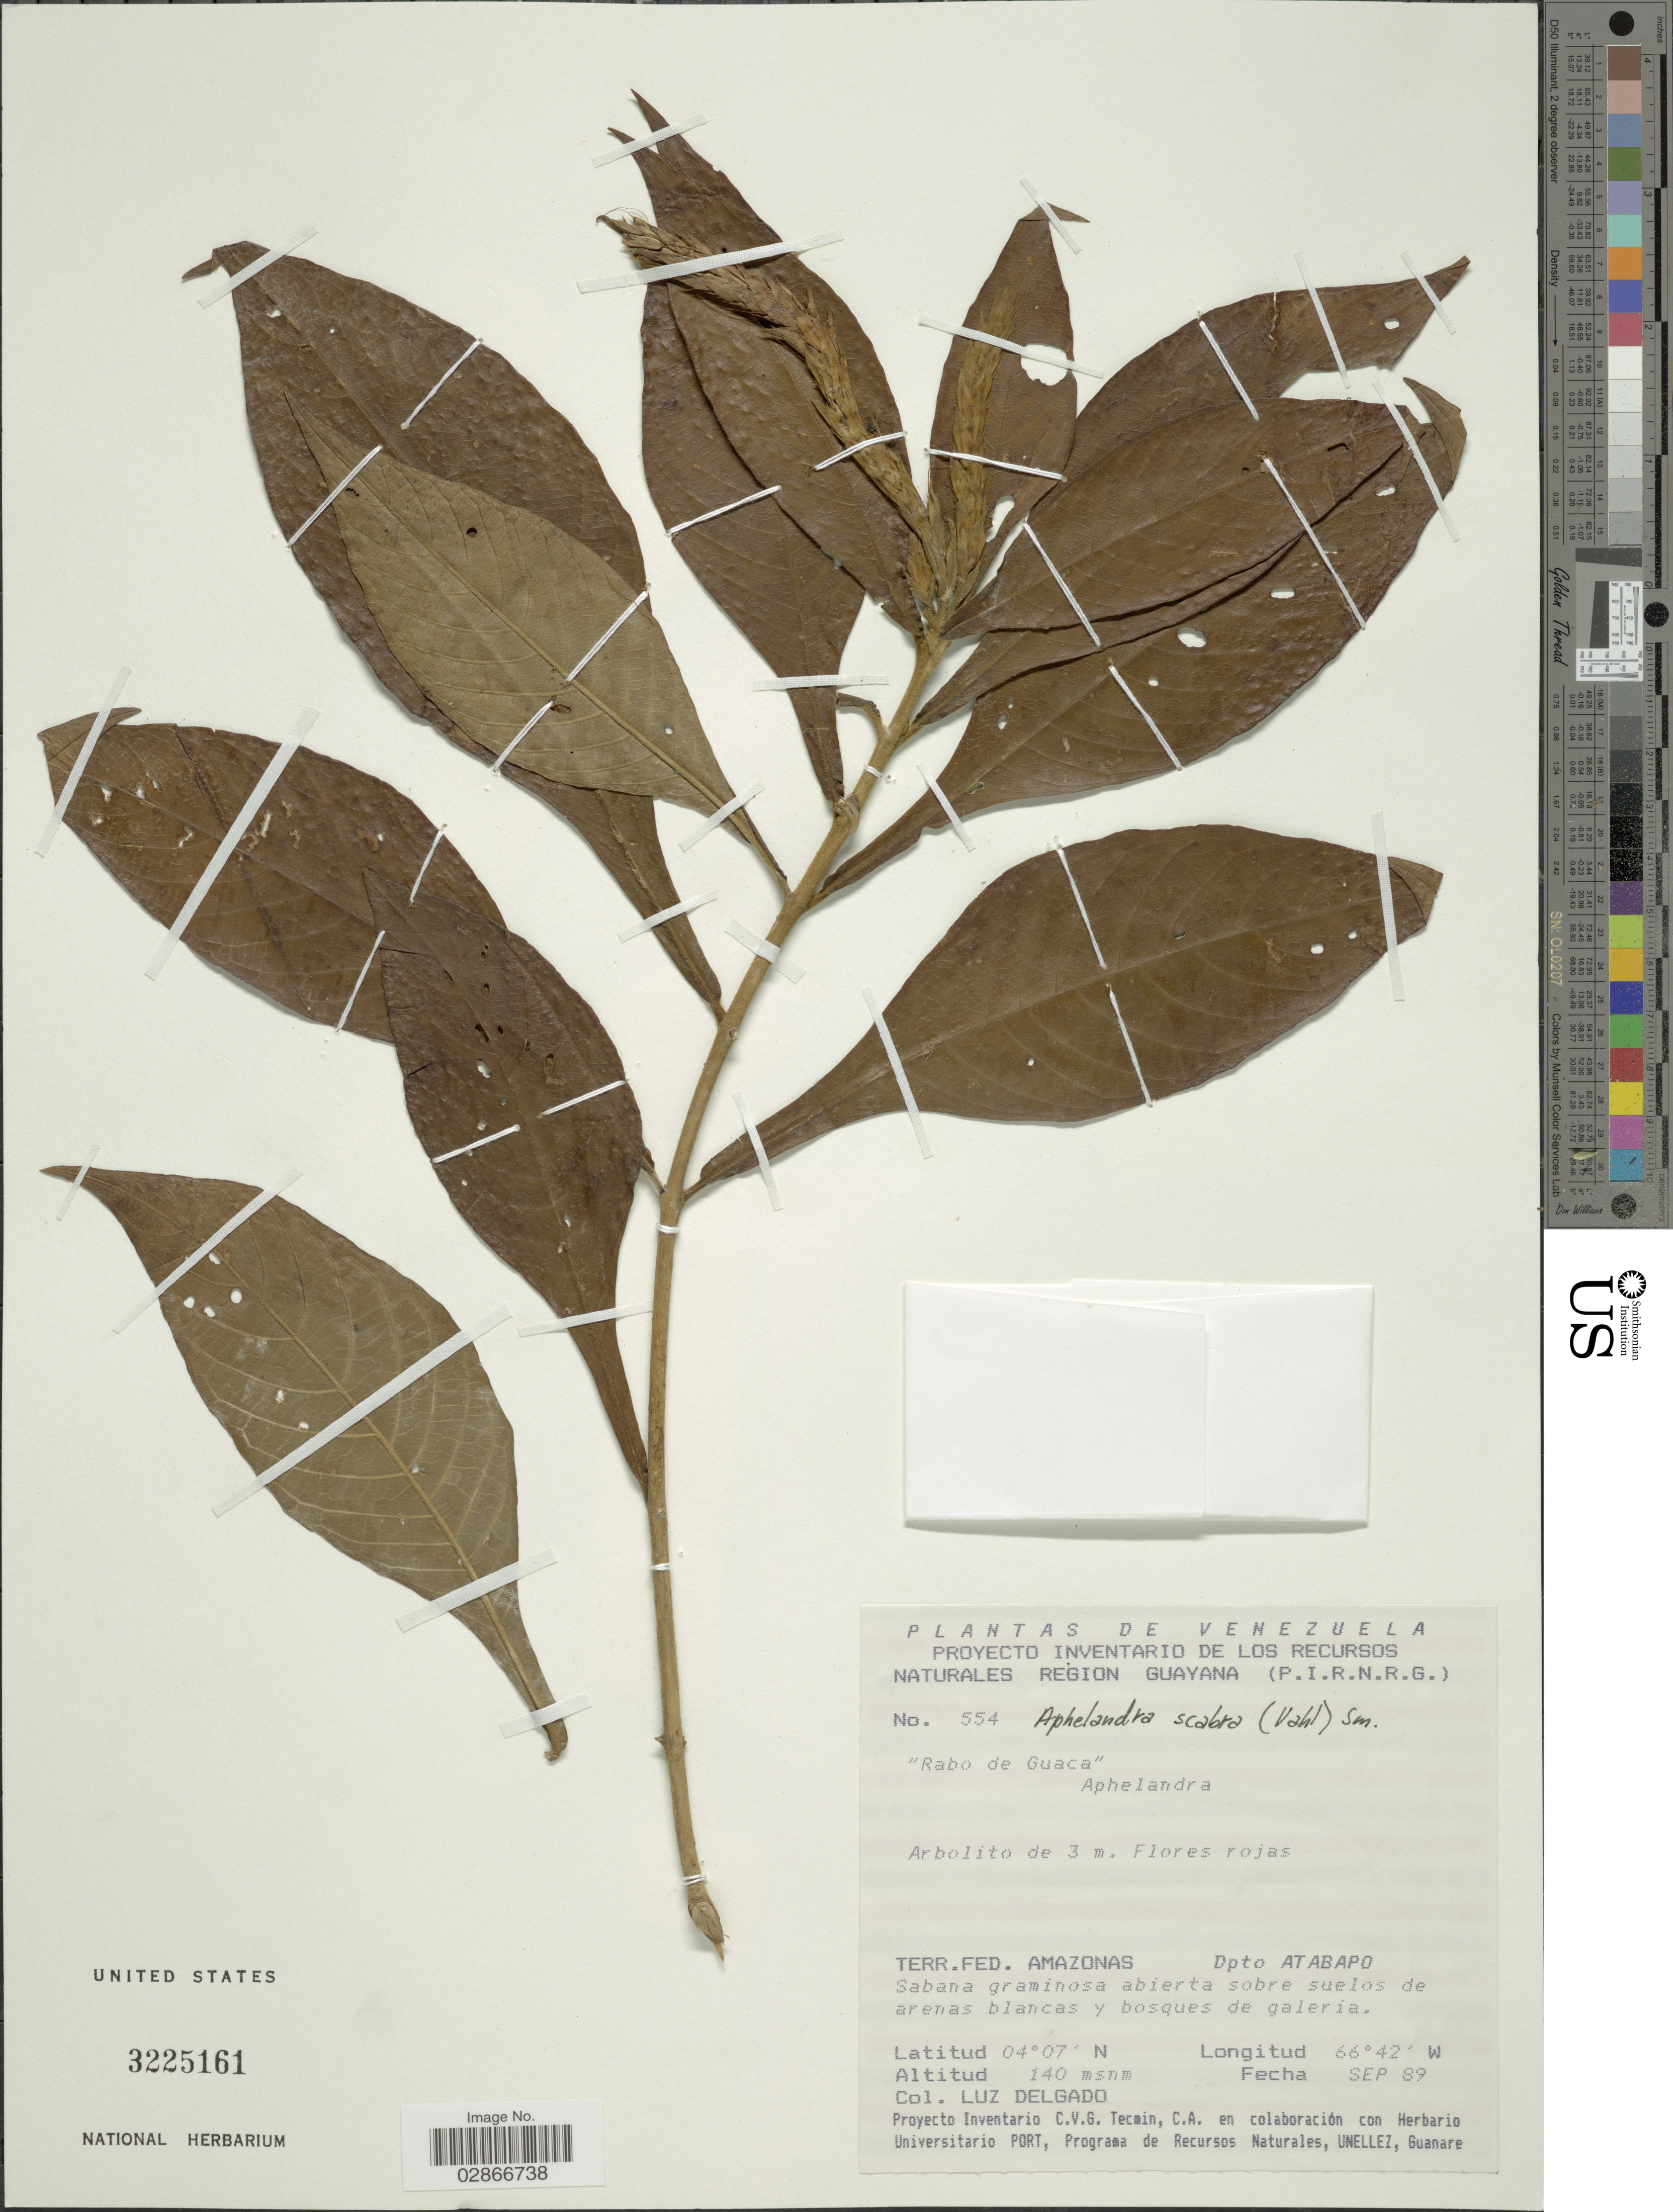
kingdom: Plantae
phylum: Tracheophyta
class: Magnoliopsida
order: Lamiales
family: Acanthaceae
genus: Aphelandra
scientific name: Aphelandra deppeana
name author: Schltdl. & Cham.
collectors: L. Delgado V.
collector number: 554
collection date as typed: Transcribed d/m/y: /9/89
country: Venezuela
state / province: Amazonas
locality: Terr. Fed. Amazonas. Dpto. Atabapo.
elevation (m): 140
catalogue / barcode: US 3225161